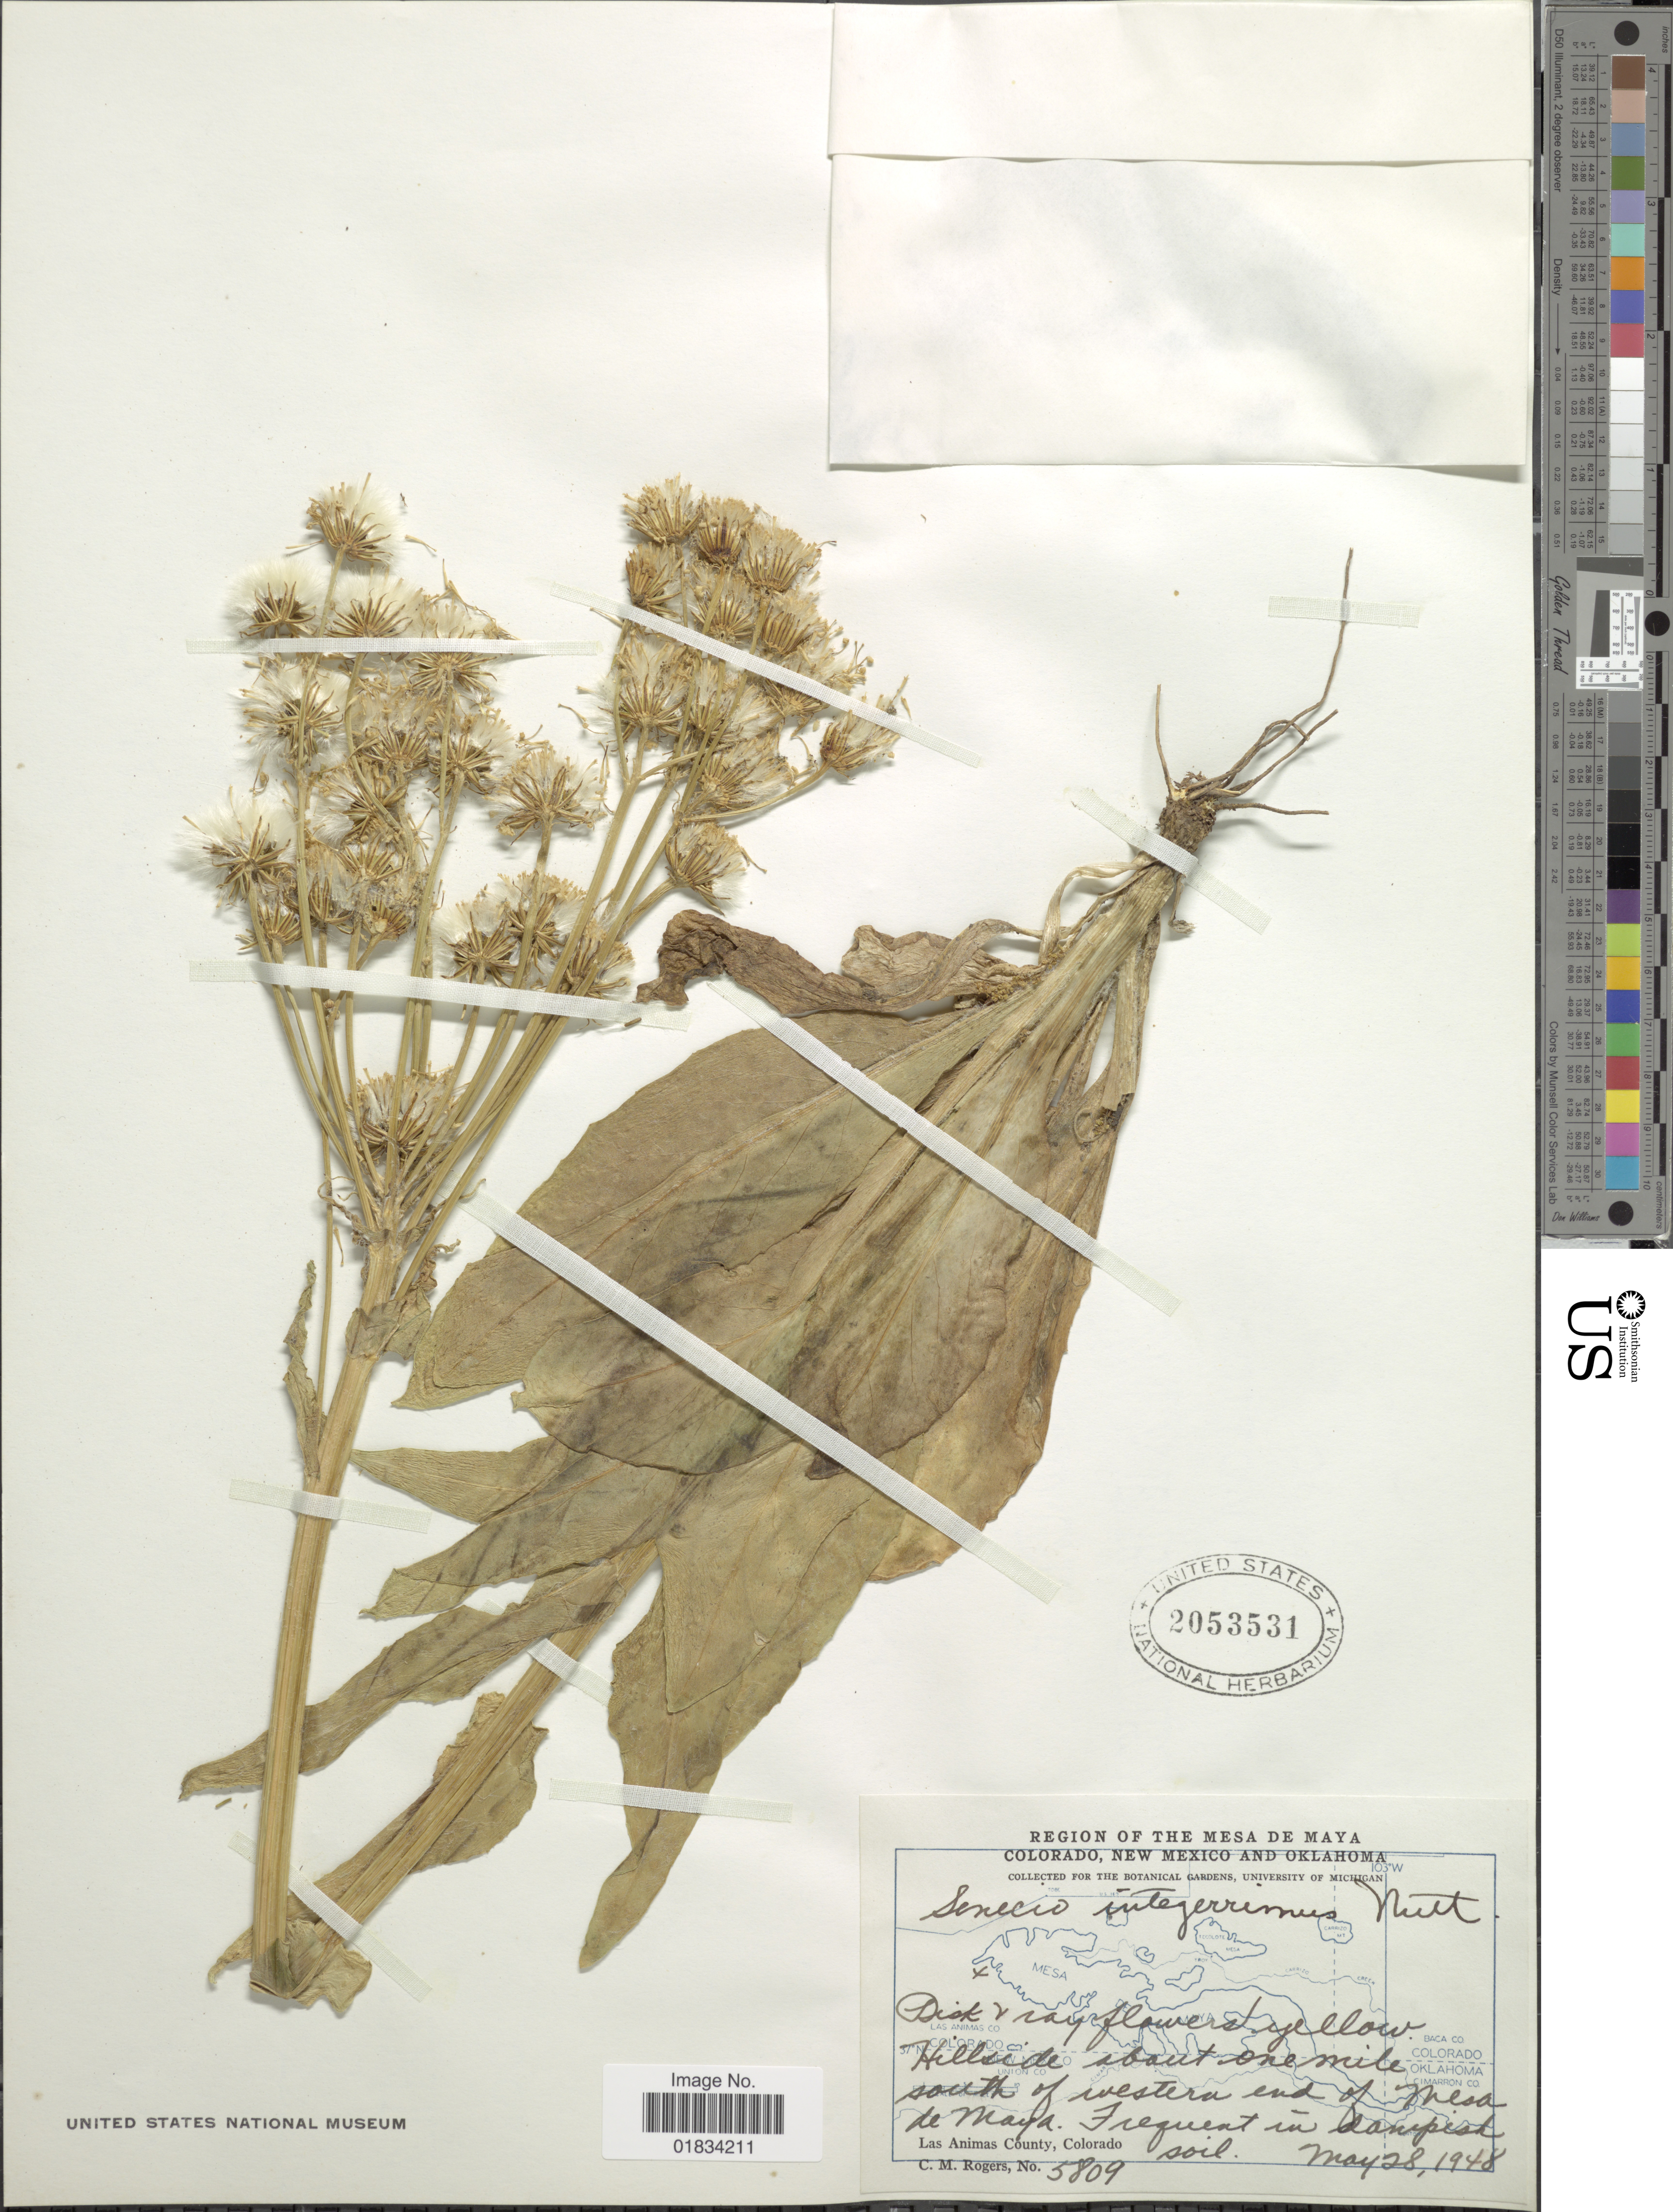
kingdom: Plantae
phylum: Tracheophyta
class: Magnoliopsida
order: Asterales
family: Asteraceae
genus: Senecio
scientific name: Senecio integerrimus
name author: Nutt.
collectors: C. M. Rogers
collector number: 5809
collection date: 1948-05-28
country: United States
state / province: Colorado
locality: About one mile south of western end of mesa de Maya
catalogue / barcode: US 2053531